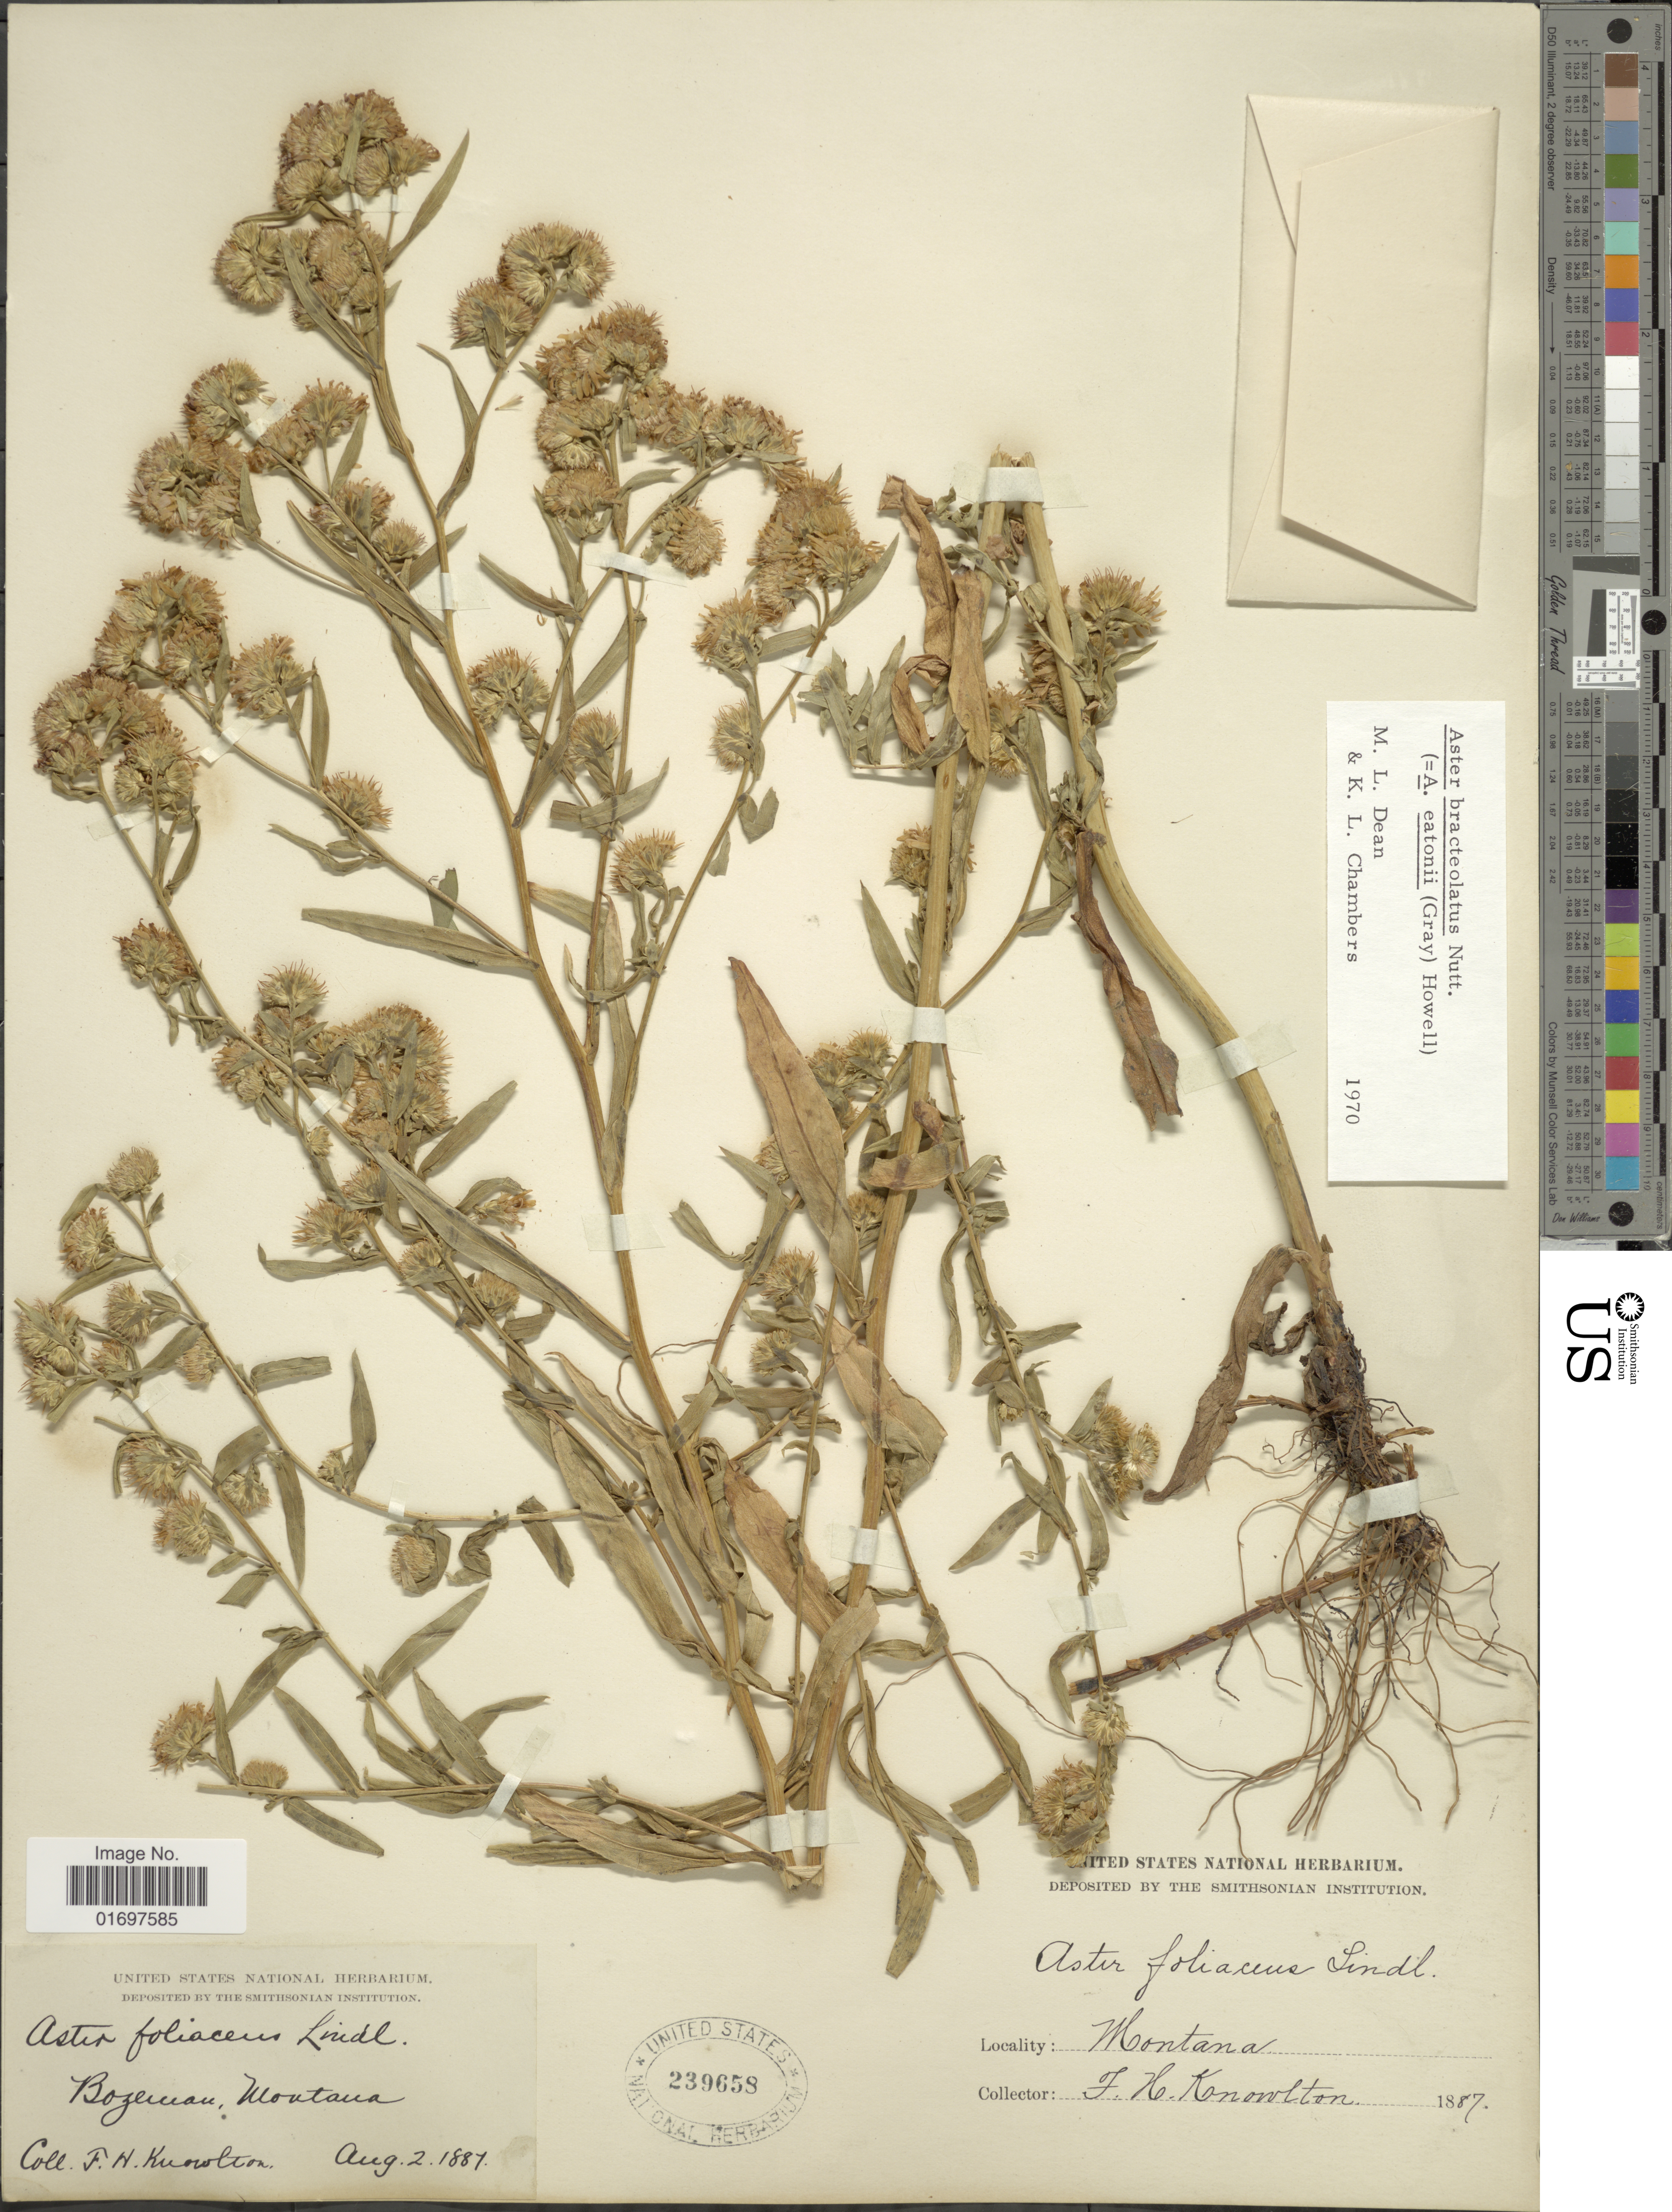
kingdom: Plantae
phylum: Tracheophyta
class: Magnoliopsida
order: Asterales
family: Asteraceae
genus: Symphyotrichum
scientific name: Symphyotrichum bracteolatum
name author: (Nutt.) G.L. Nesom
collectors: F. H. Knowlton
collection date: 1887-08-02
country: United States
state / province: Montana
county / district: Gallatin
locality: Bozeman.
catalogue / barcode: US 239658